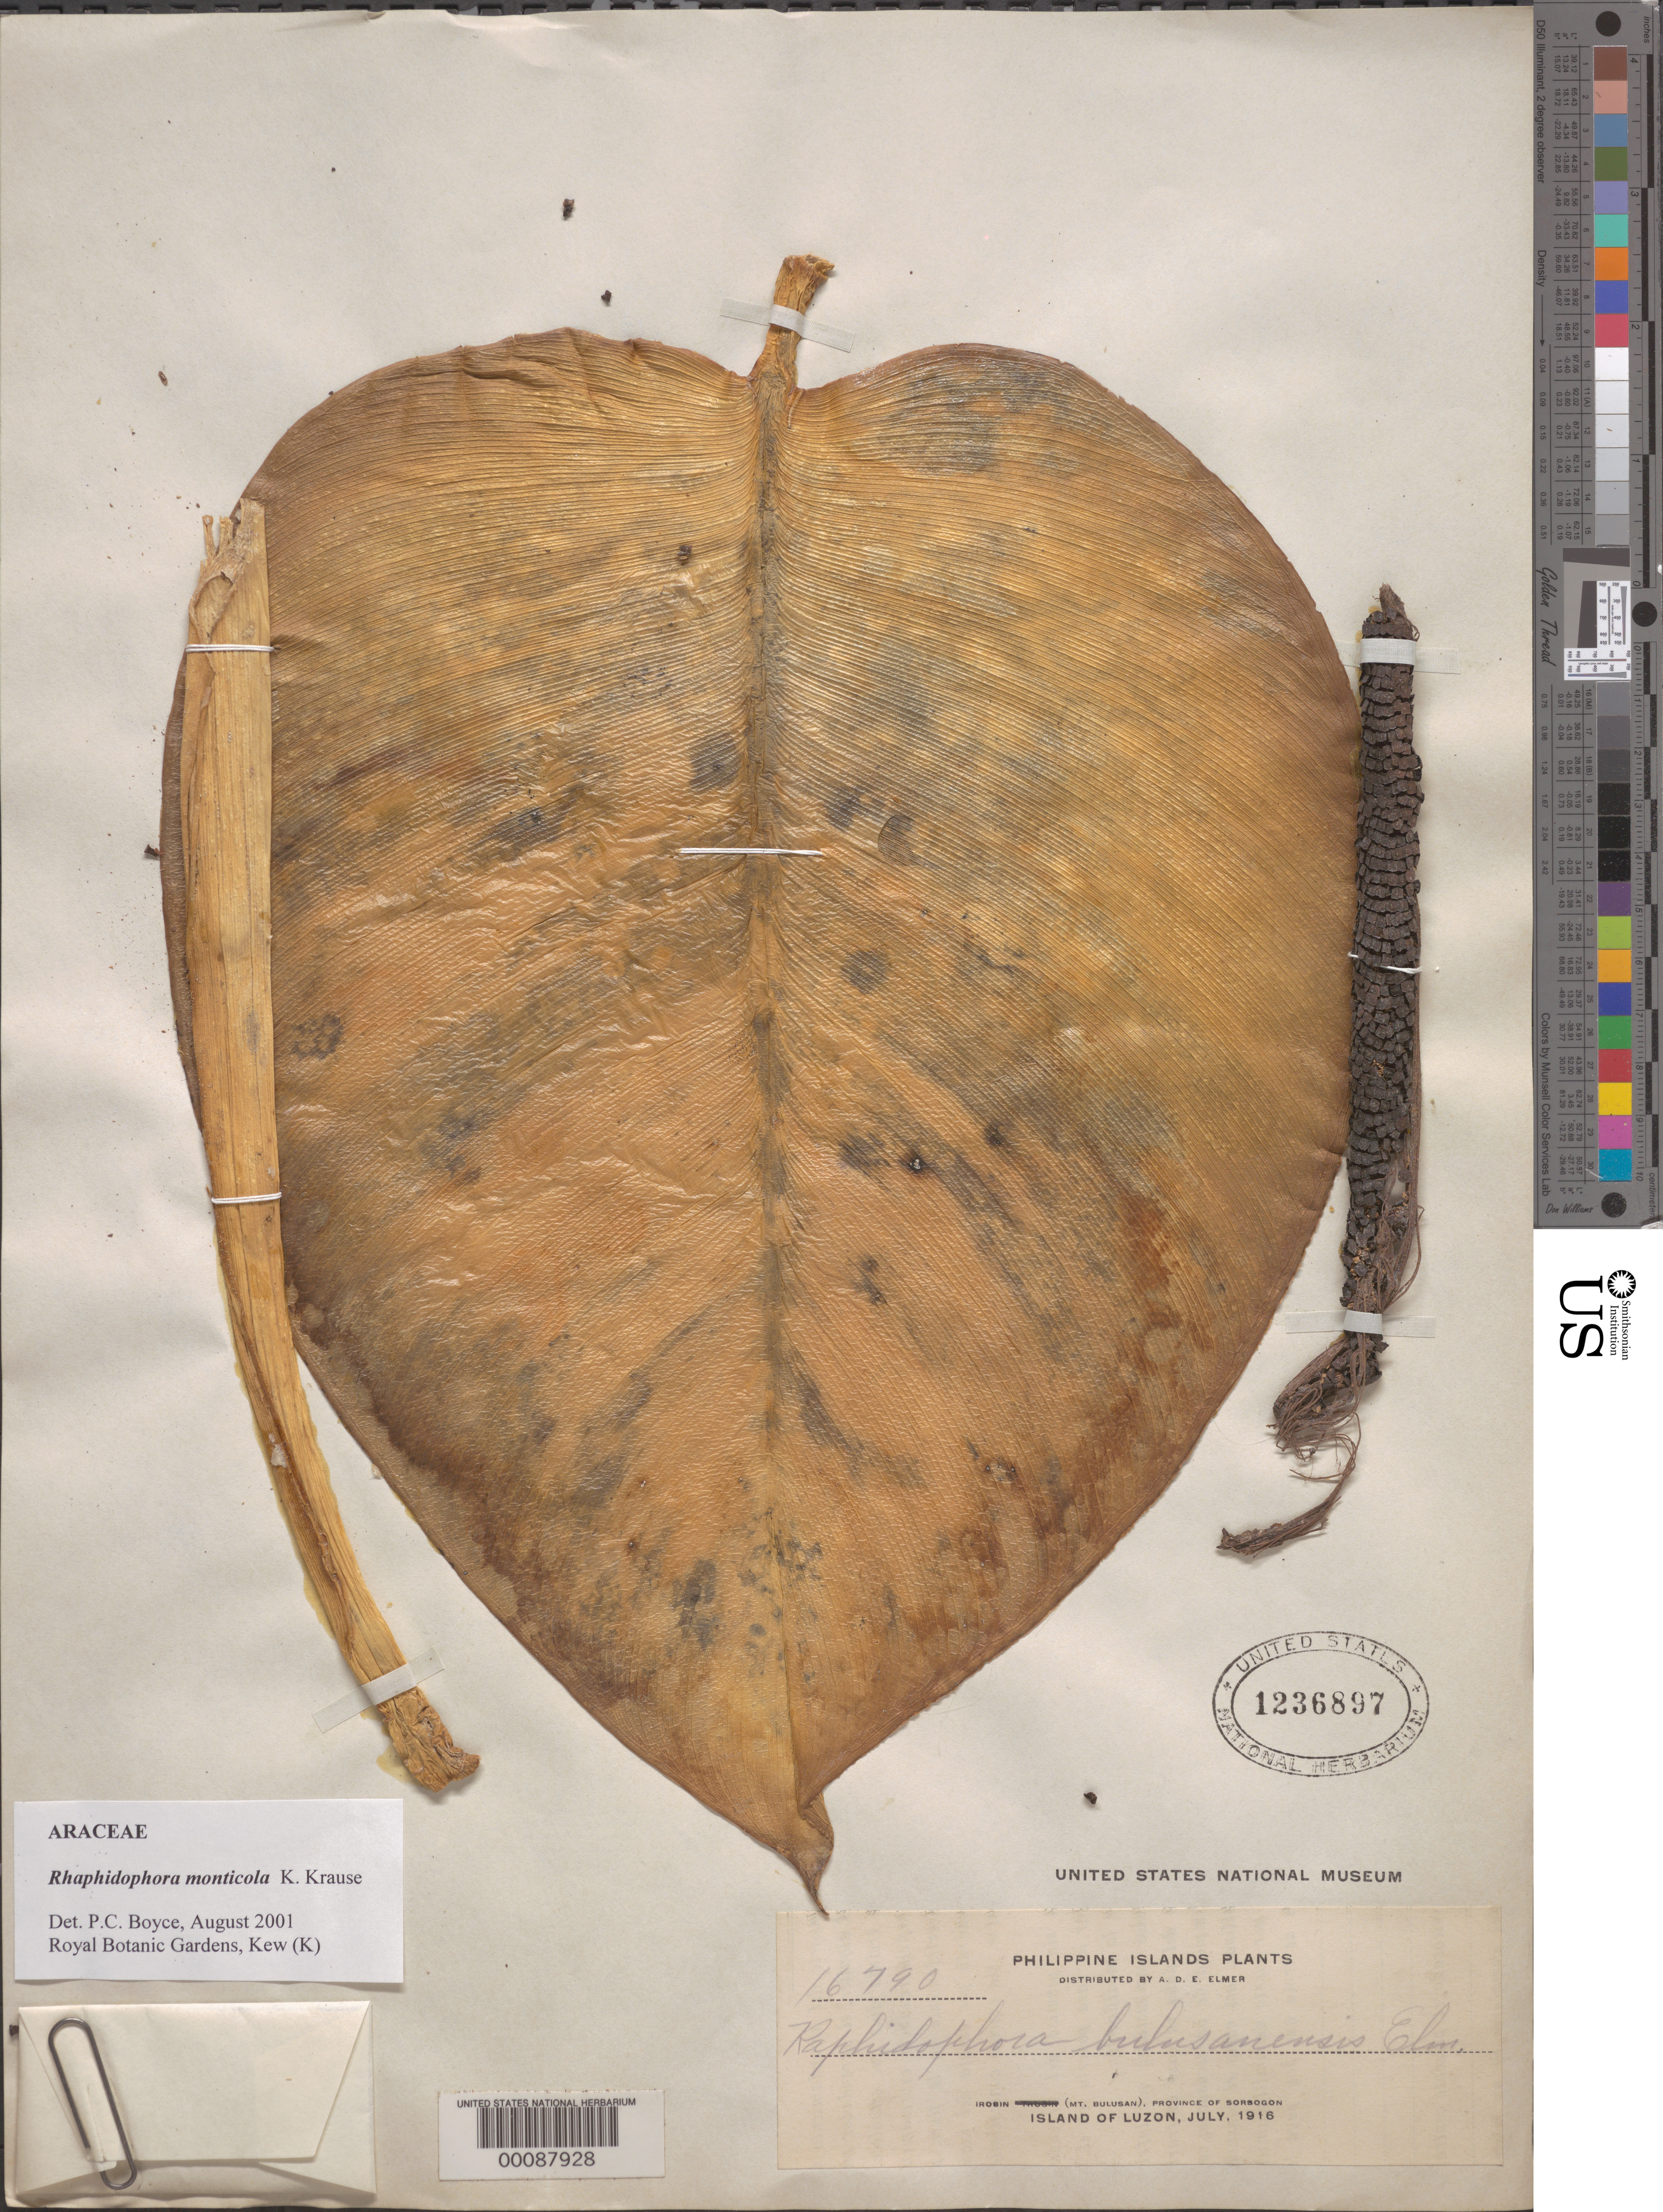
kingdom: Plantae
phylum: Tracheophyta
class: Liliopsida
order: Alismatales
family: Araceae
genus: Rhaphidophora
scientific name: Rhaphidophora monticola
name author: K. Krause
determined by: Boyce, Peter C., (K)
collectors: A. D. E. Elmer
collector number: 16790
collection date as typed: Jul 1916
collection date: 1916-07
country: Philippines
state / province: Bicol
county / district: Sorsogon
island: Luzon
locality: Irosin, Mt. Bulusan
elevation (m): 610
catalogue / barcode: US 1236897